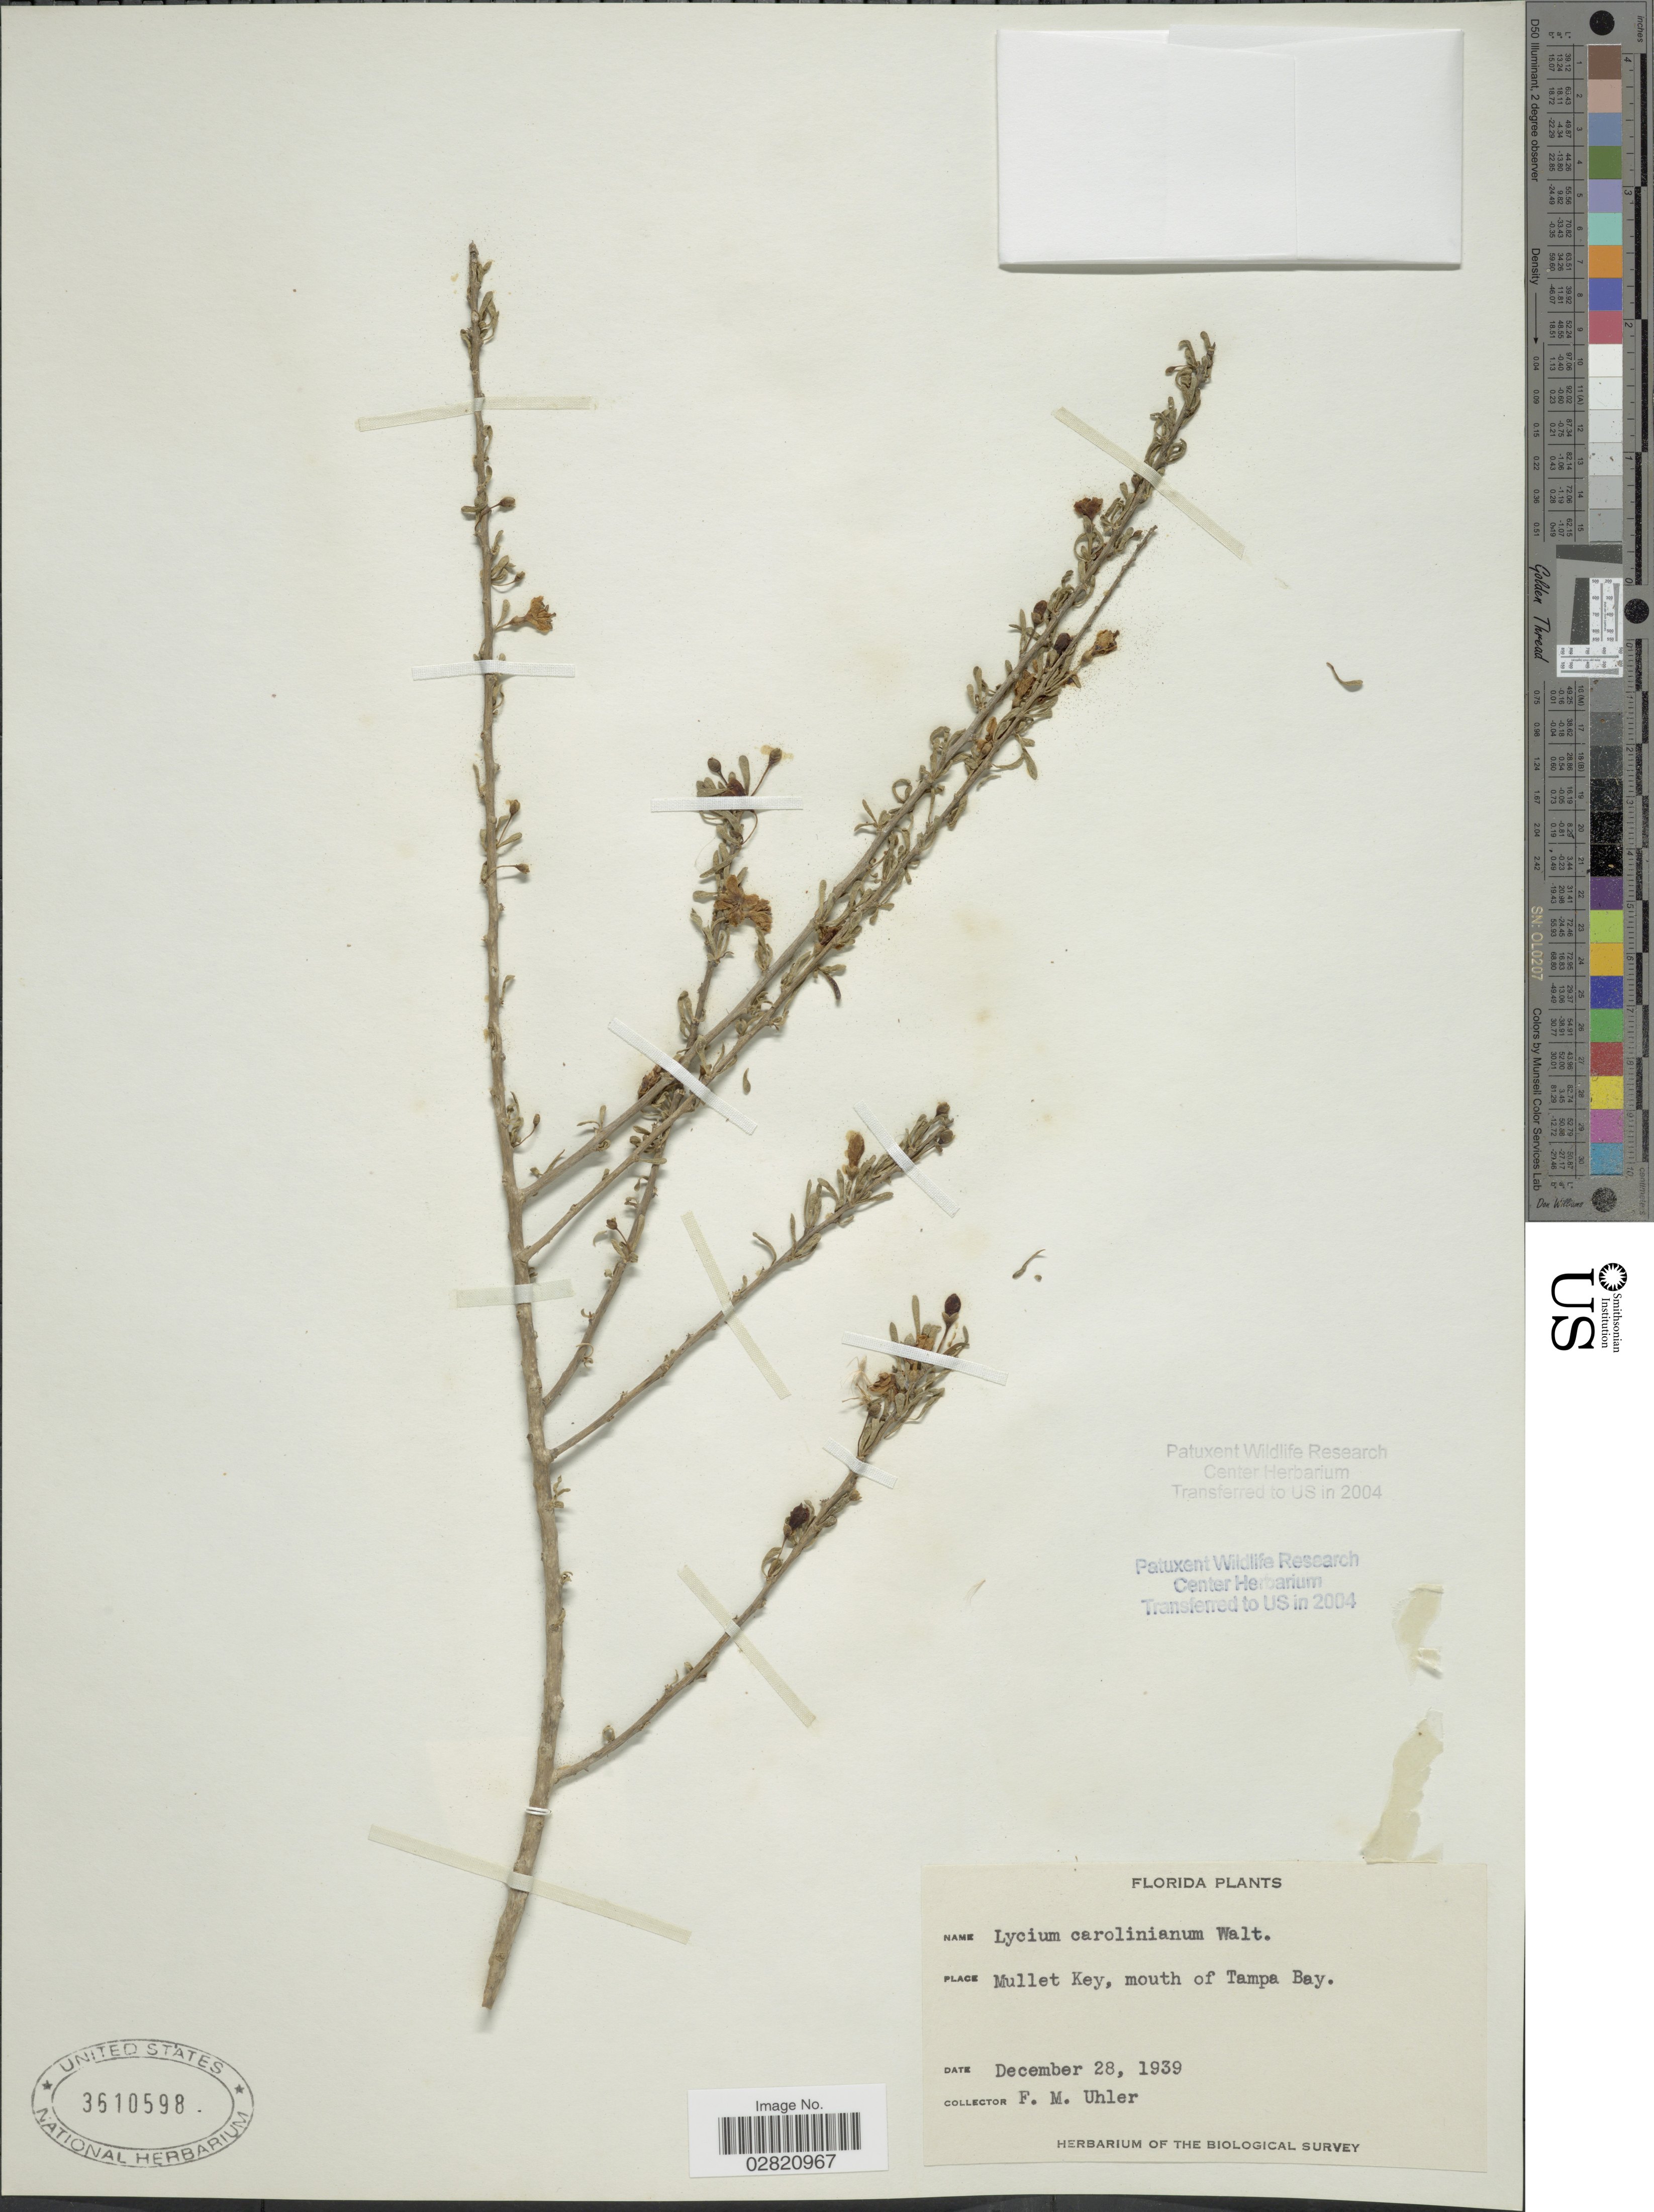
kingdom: Plantae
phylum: Tracheophyta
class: Magnoliopsida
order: Solanales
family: Solanaceae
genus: Lycium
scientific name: Lycium carolinianum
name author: Walter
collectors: F. M. Uhler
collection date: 1939-12-28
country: United States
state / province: Florida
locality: Mullet Key, mouth of Tampa Bay.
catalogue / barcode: US 3610598